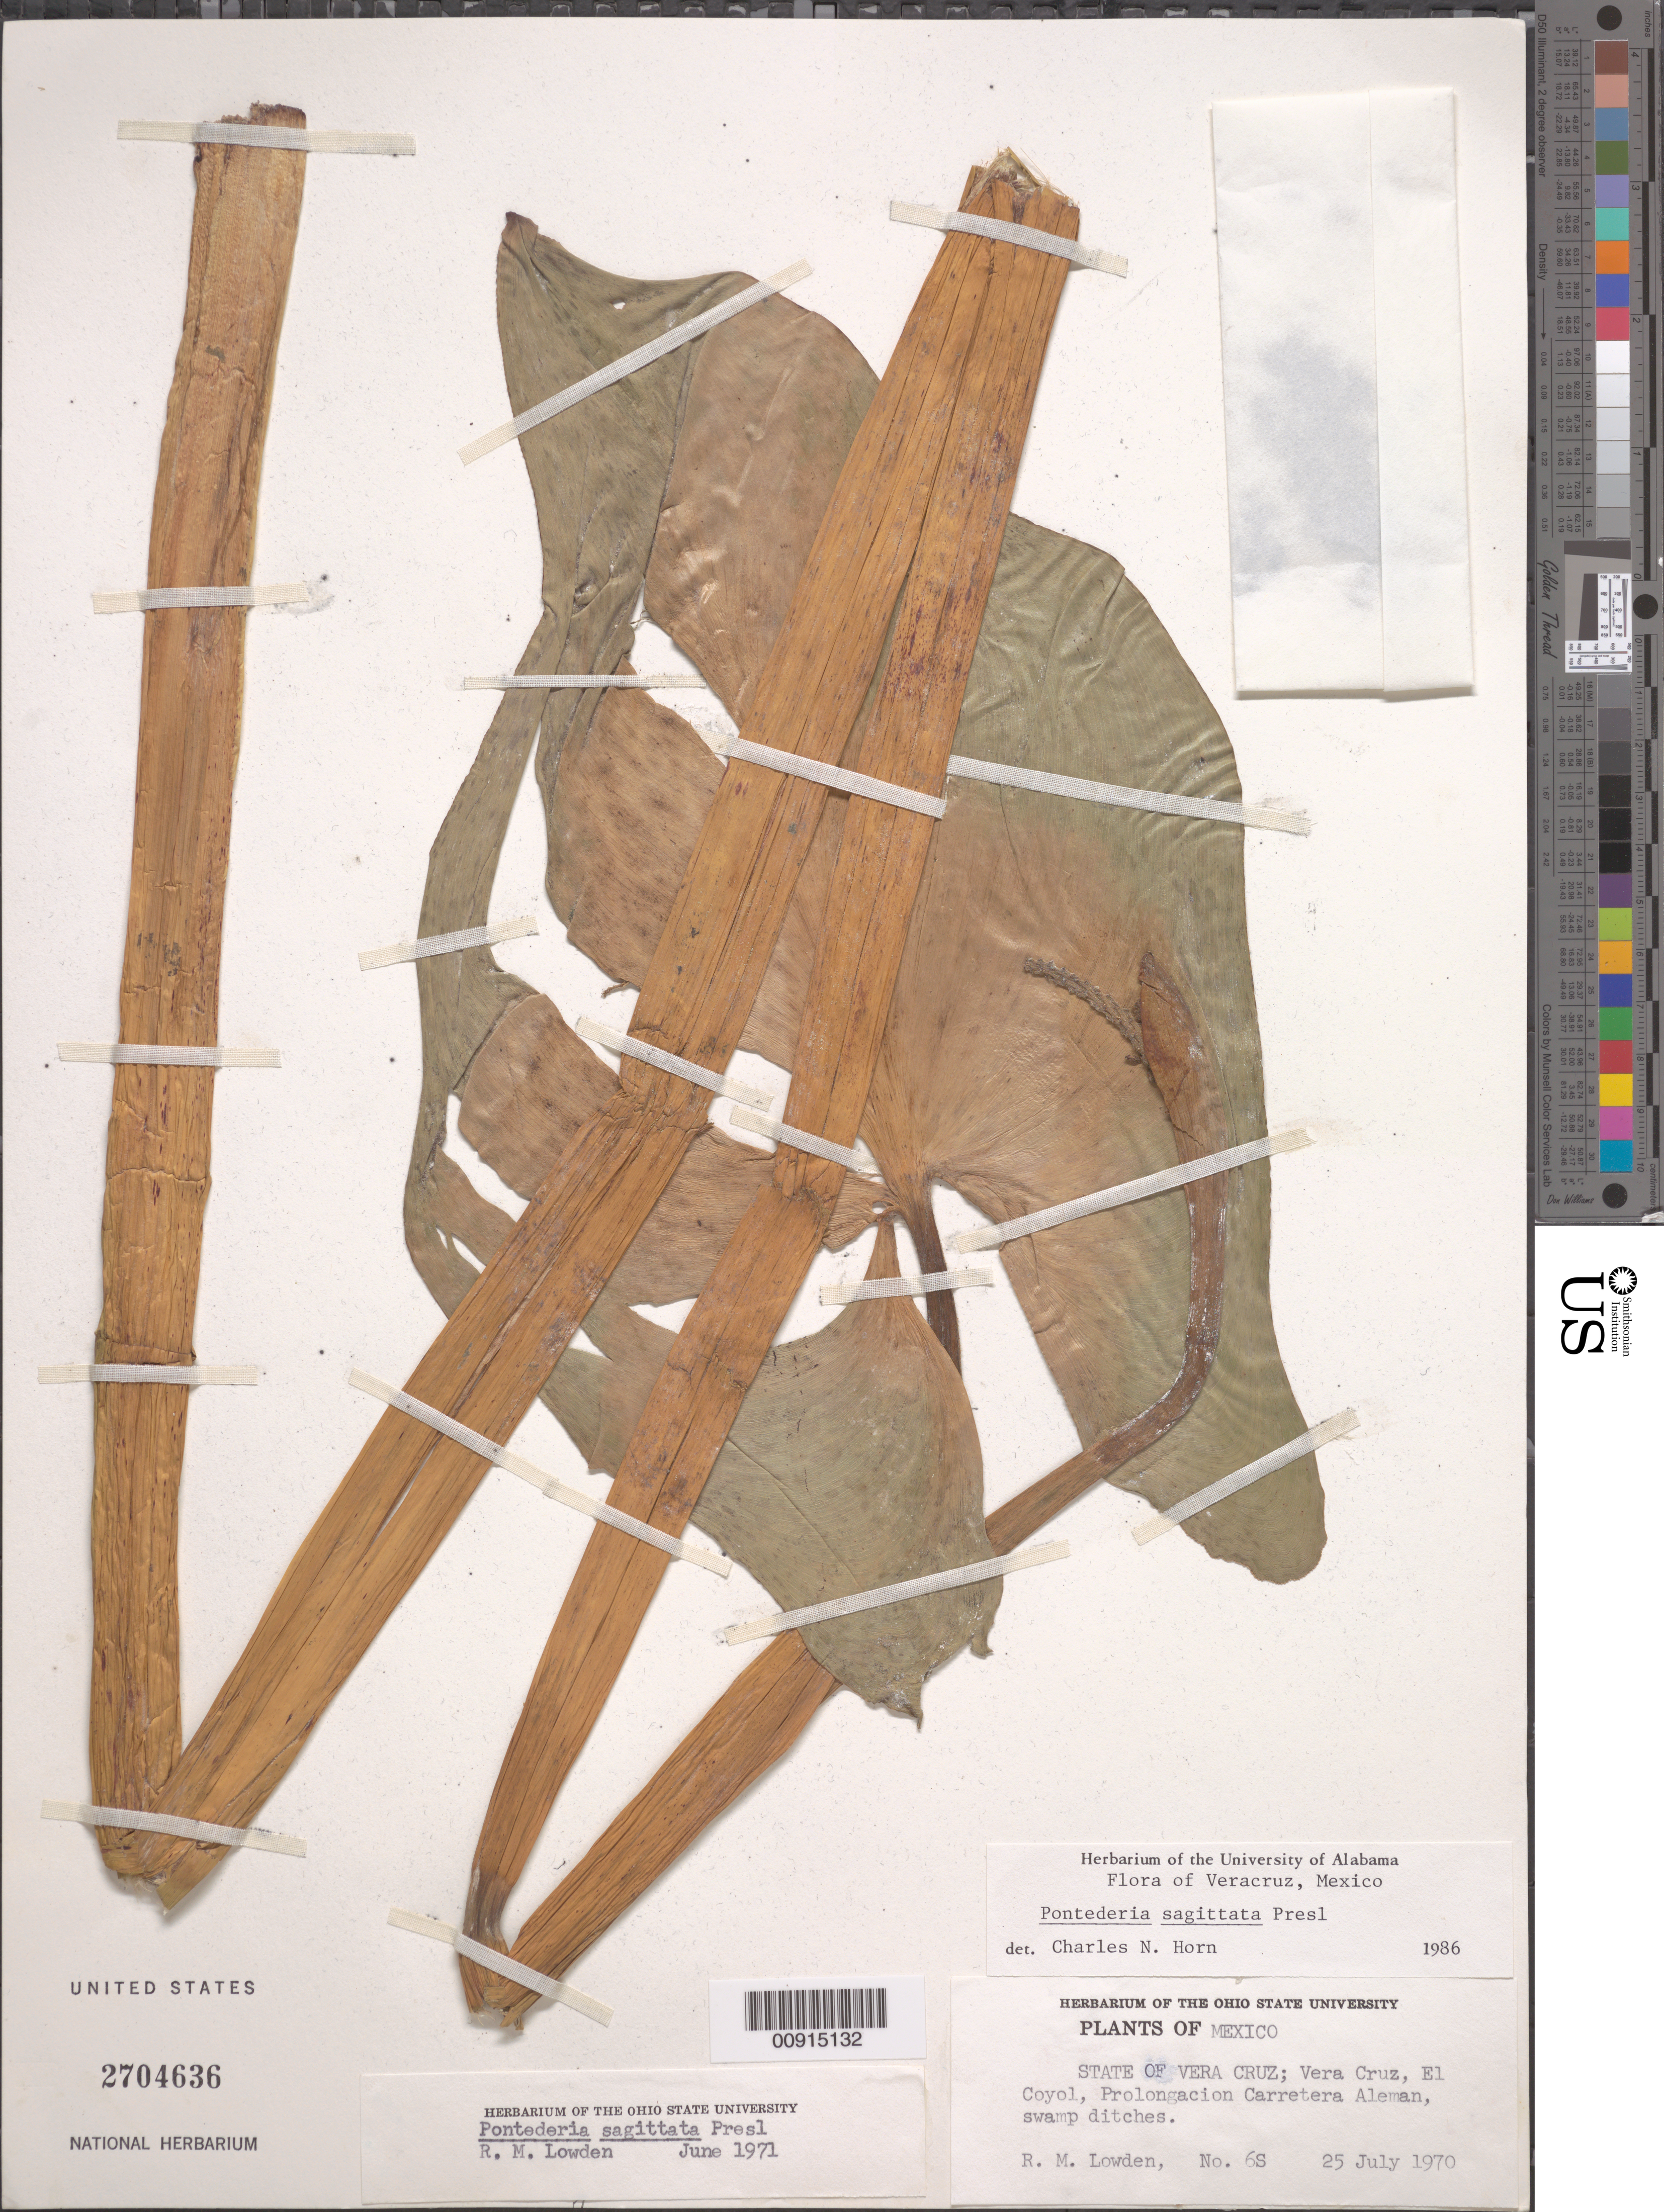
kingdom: Plantae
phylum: Tracheophyta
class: Liliopsida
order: Commelinales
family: Pontederiaceae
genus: Pontederia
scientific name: Pontederia sagittata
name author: C. Presl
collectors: R. M. Lowden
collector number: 6 S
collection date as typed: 25 Jul 1970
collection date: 1970-07-25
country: Mexico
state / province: Veracruz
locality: State of Veracruz, Veracruz, El Coyol, Prolongación Carretera Aleman.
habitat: Swamp ditches.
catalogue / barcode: US 2704636